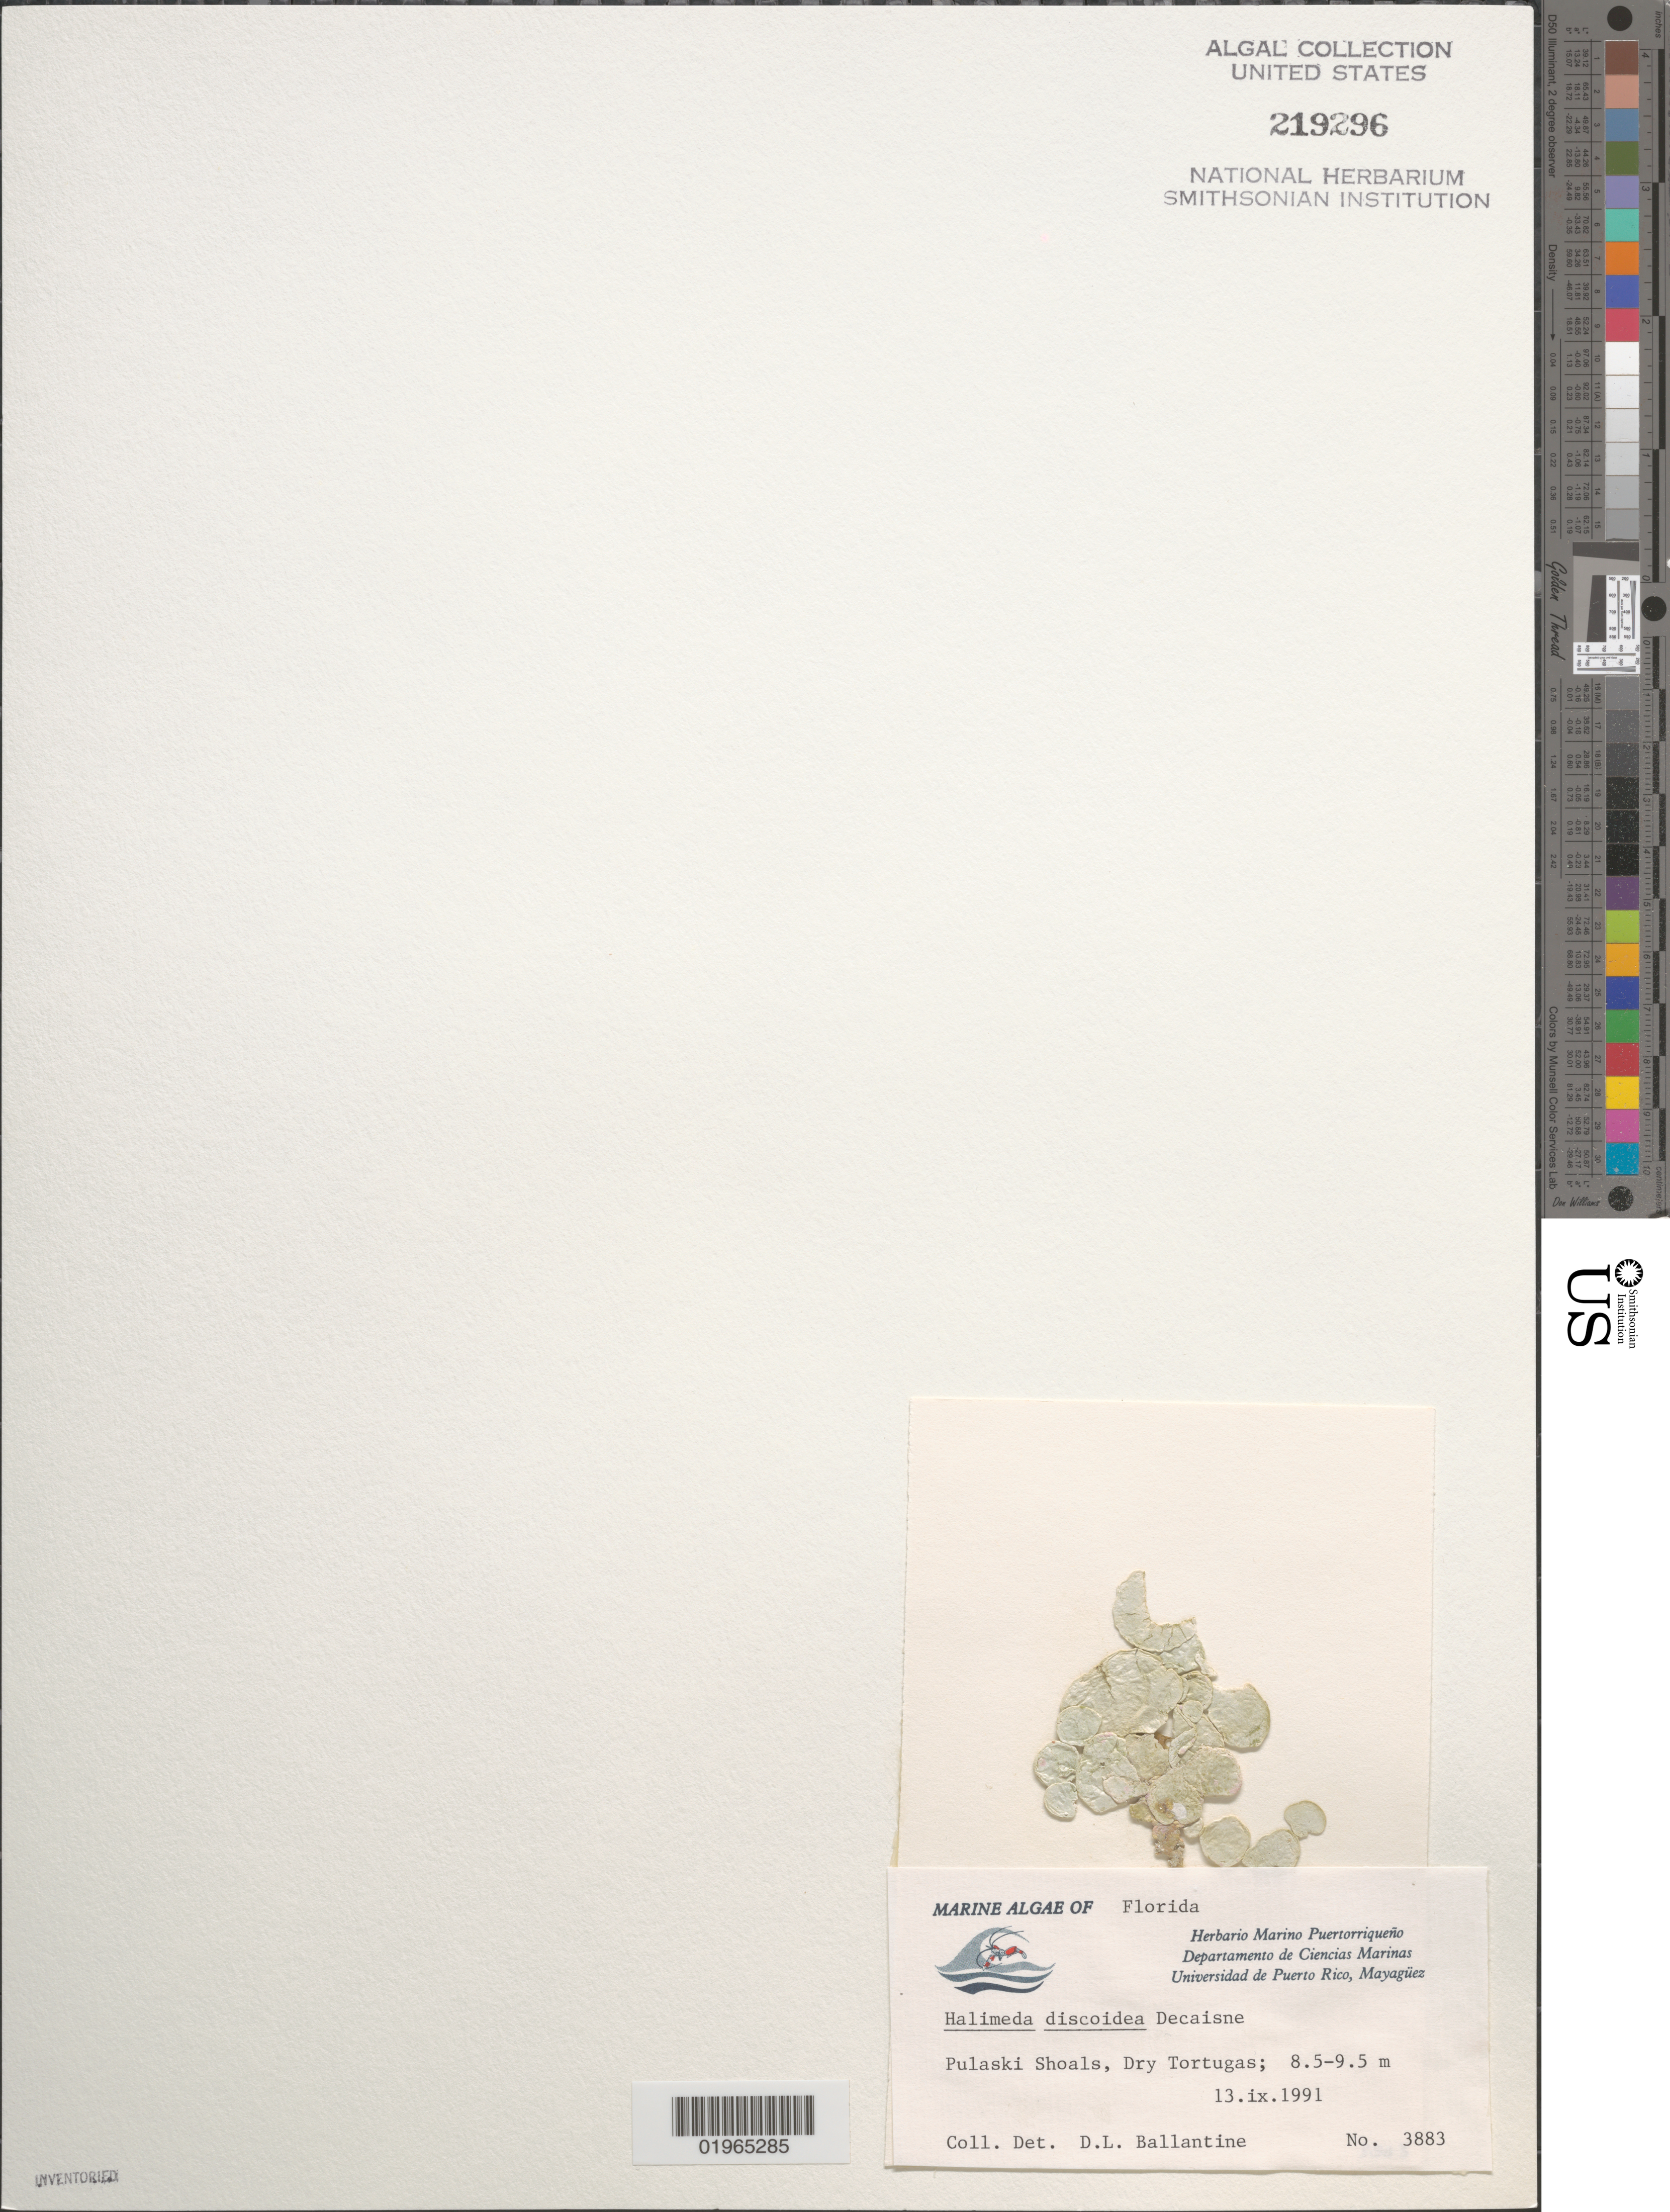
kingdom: Plantae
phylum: Chlorophyta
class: Ulvophyceae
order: Bryopsidales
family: Halimedaceae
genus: Halimeda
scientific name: Halimeda discoidea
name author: Decne.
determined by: Ballantine, D. L.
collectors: D.L. Ballantine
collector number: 3883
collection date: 1991-09-13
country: United States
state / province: Florida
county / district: Monroe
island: Dry Tortugas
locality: Pulaski Shoals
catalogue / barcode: US 219296